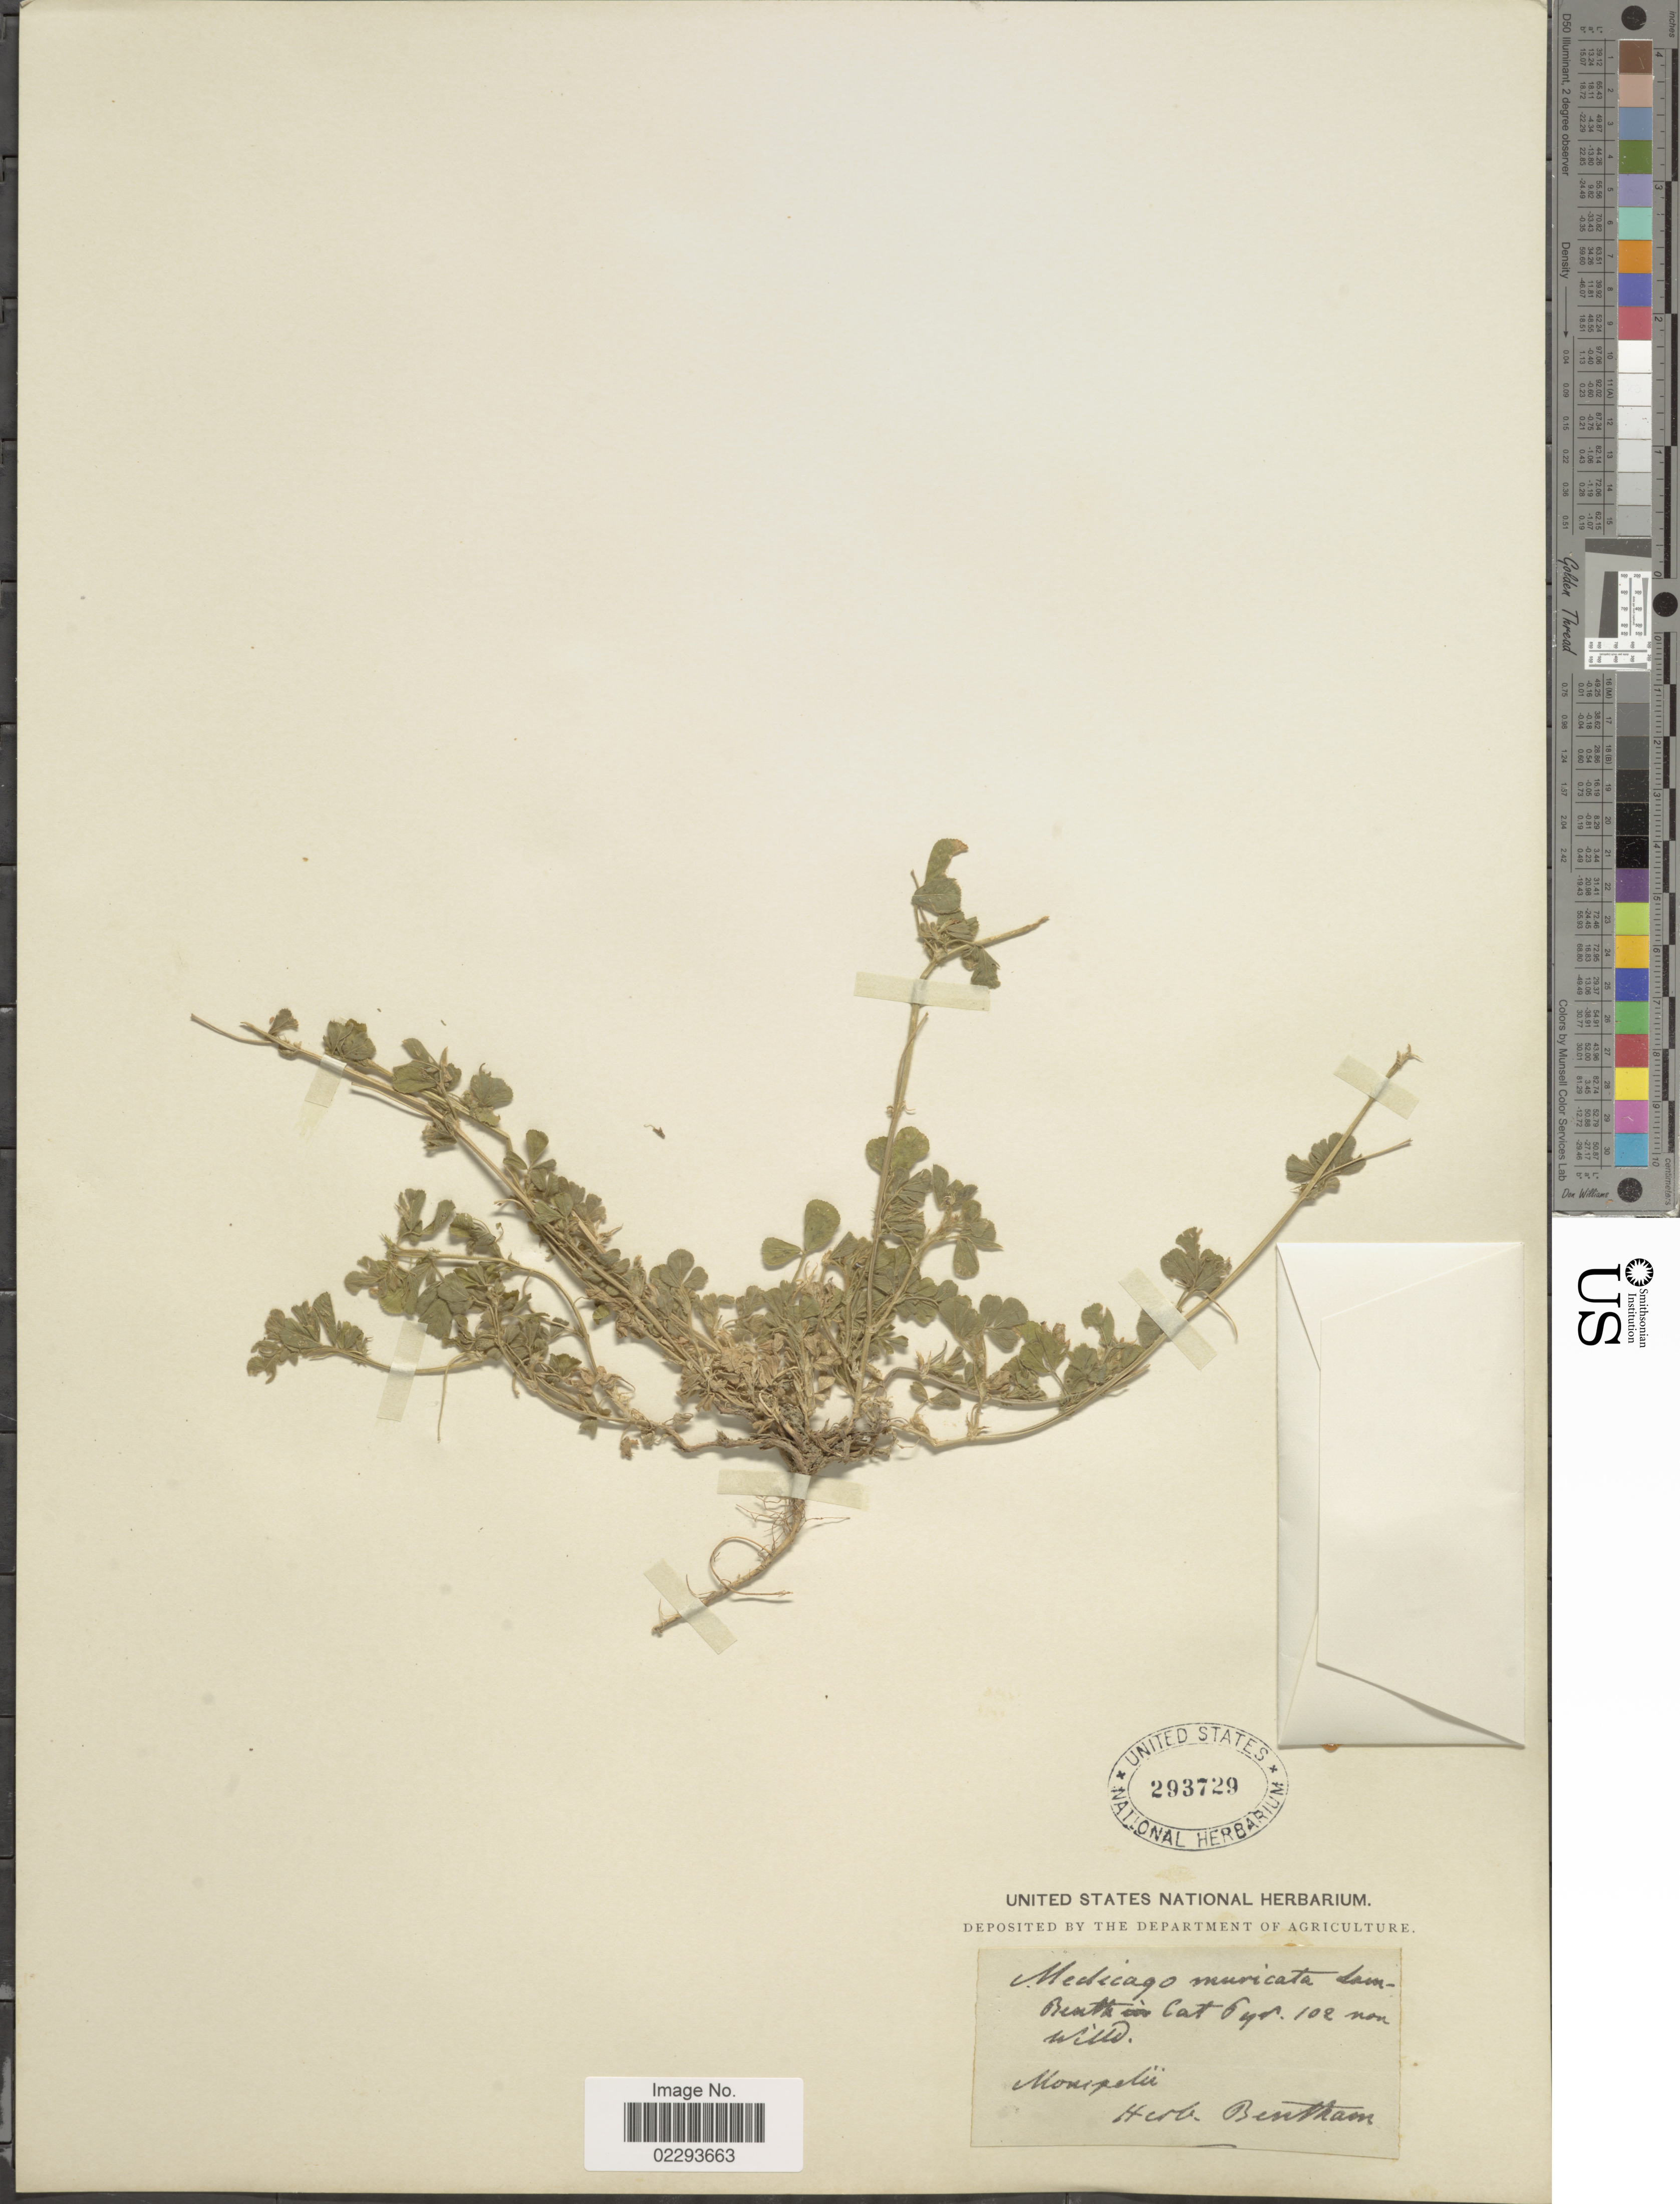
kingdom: Plantae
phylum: Tracheophyta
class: Magnoliopsida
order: Fabales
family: Fabaceae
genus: Medicago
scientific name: Medicago muricata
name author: Benth.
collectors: ex herb. G. Bentham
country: France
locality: Montpelie [interpreted]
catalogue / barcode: US 293729